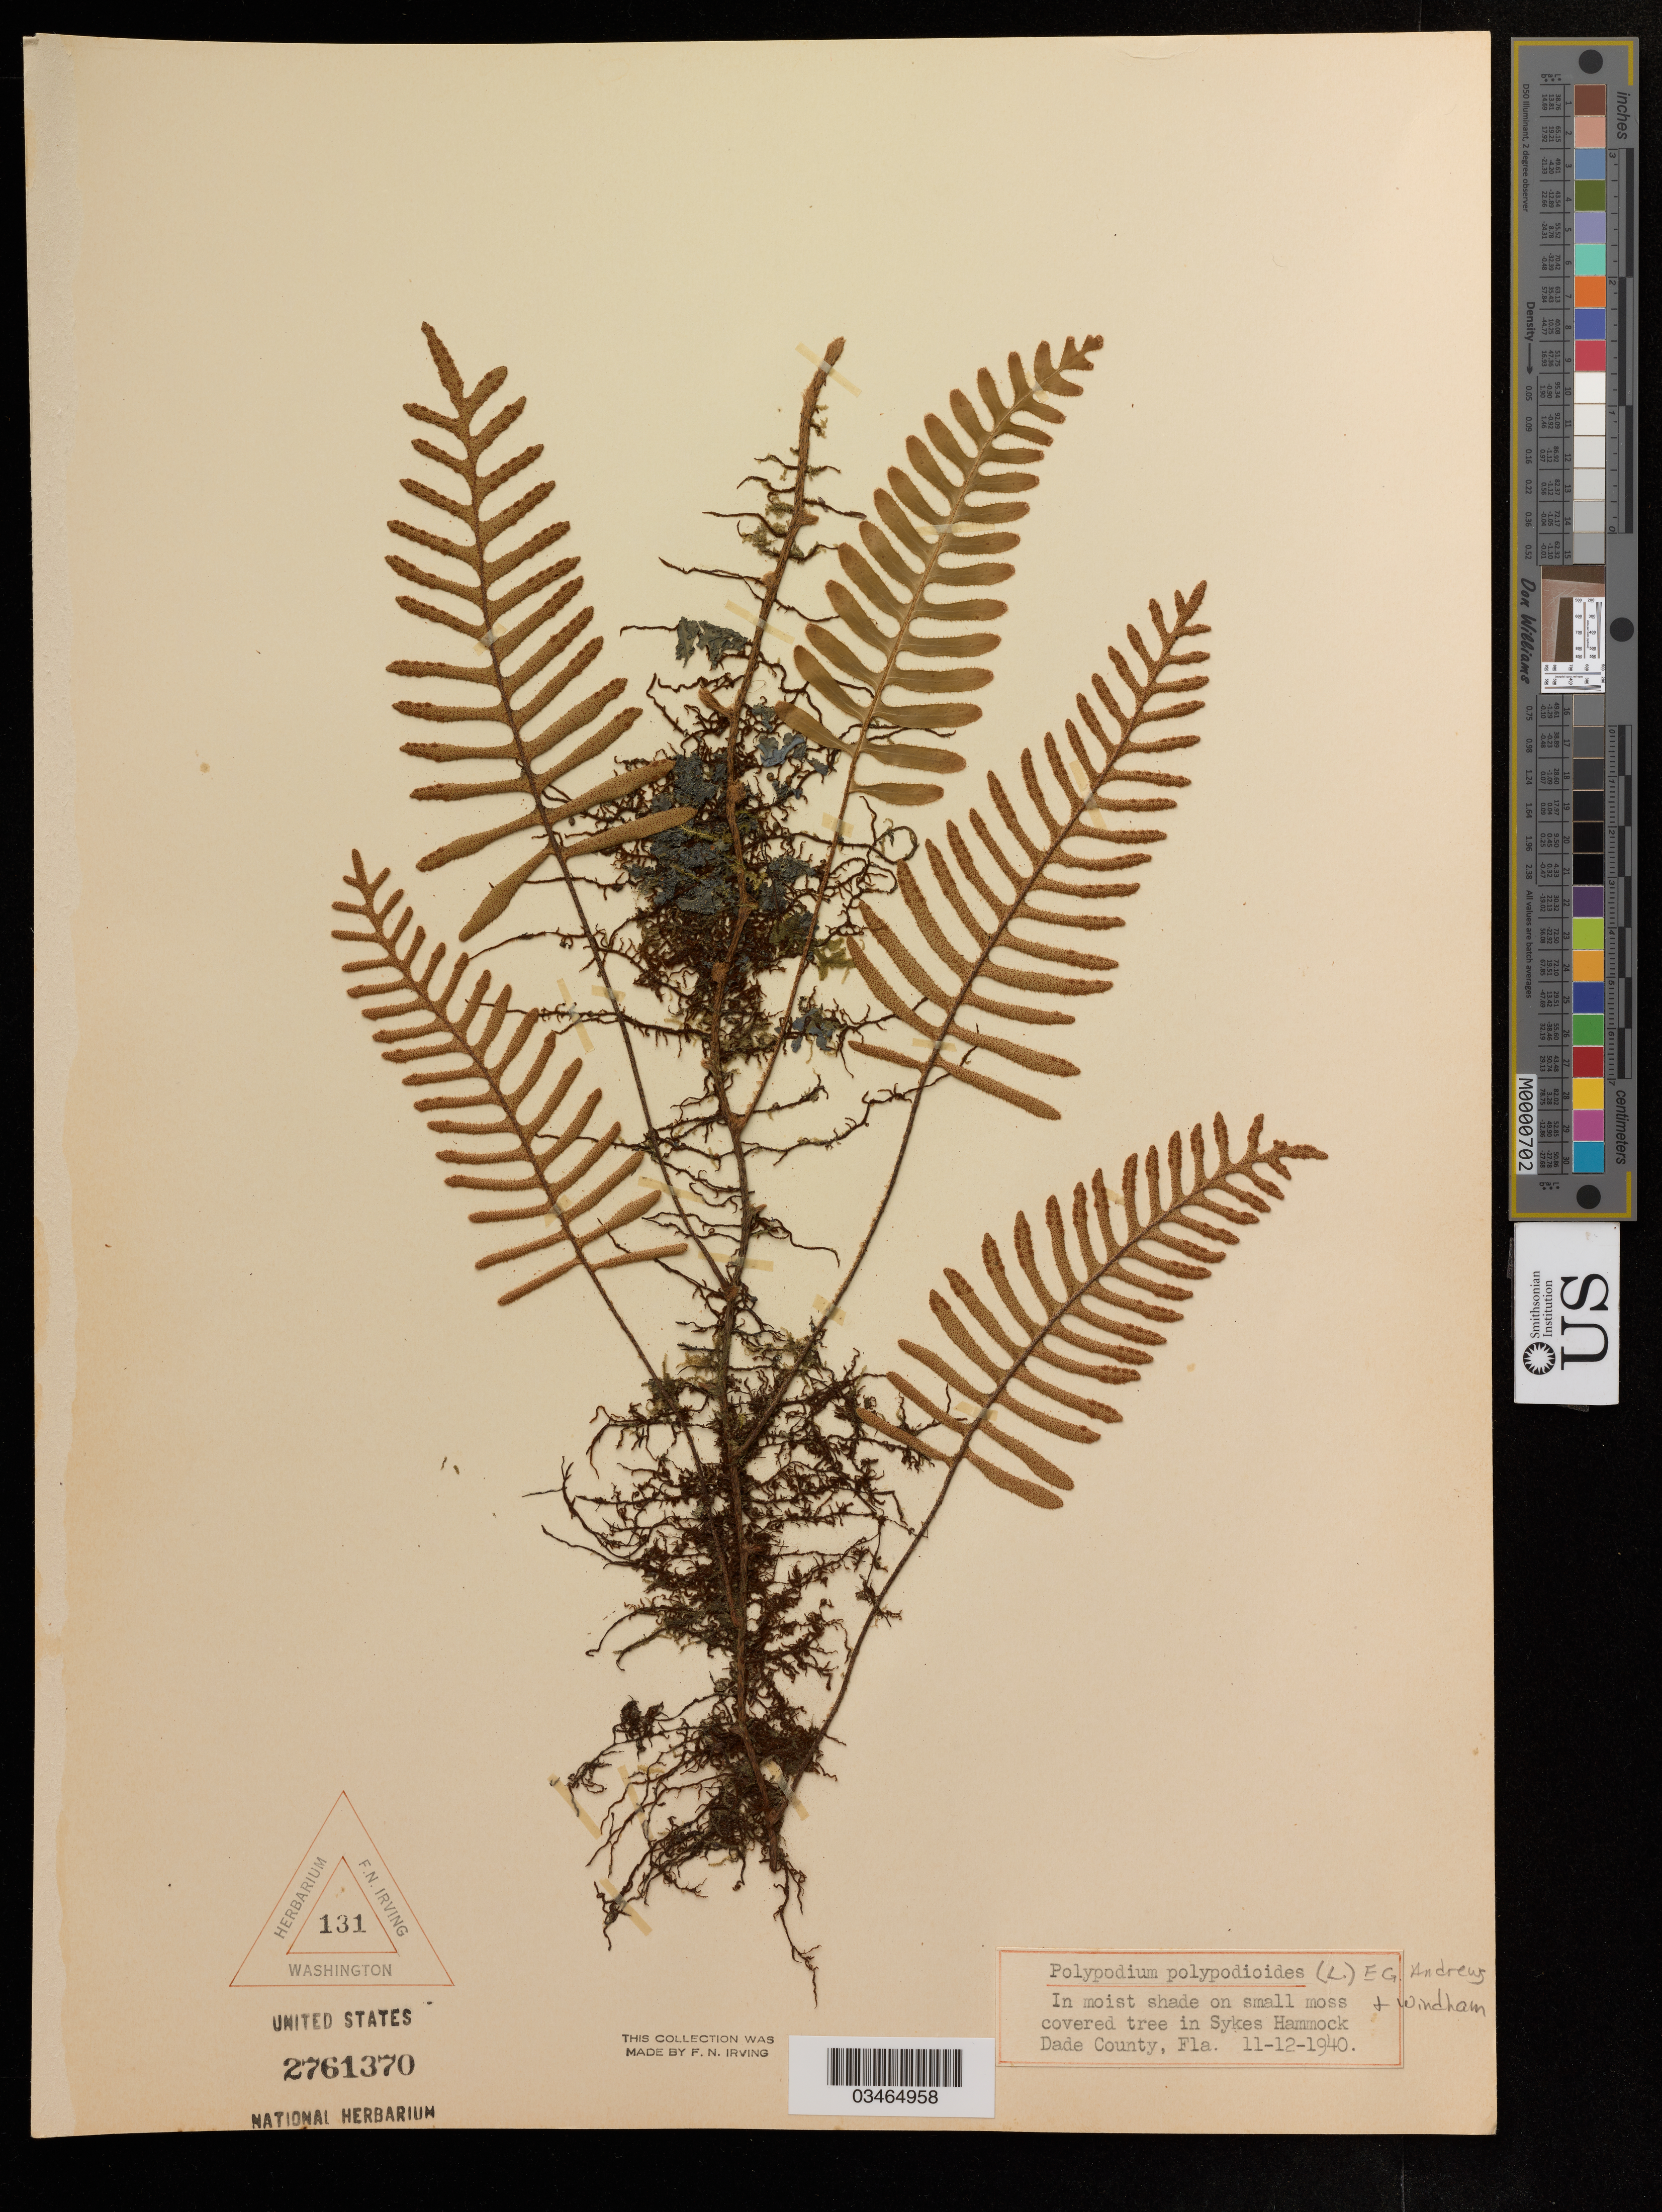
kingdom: Plantae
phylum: Tracheophyta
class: Polypodiopsida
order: Polypodiales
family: Polypodiaceae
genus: Polypodium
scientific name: Polypodium polypodioides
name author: (L.) Watt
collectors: F. Irving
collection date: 1940-12-11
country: United States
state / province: Florida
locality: In moist shade on small moss covered tree in Sykes Hammock, Dade County.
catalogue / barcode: US 2761370